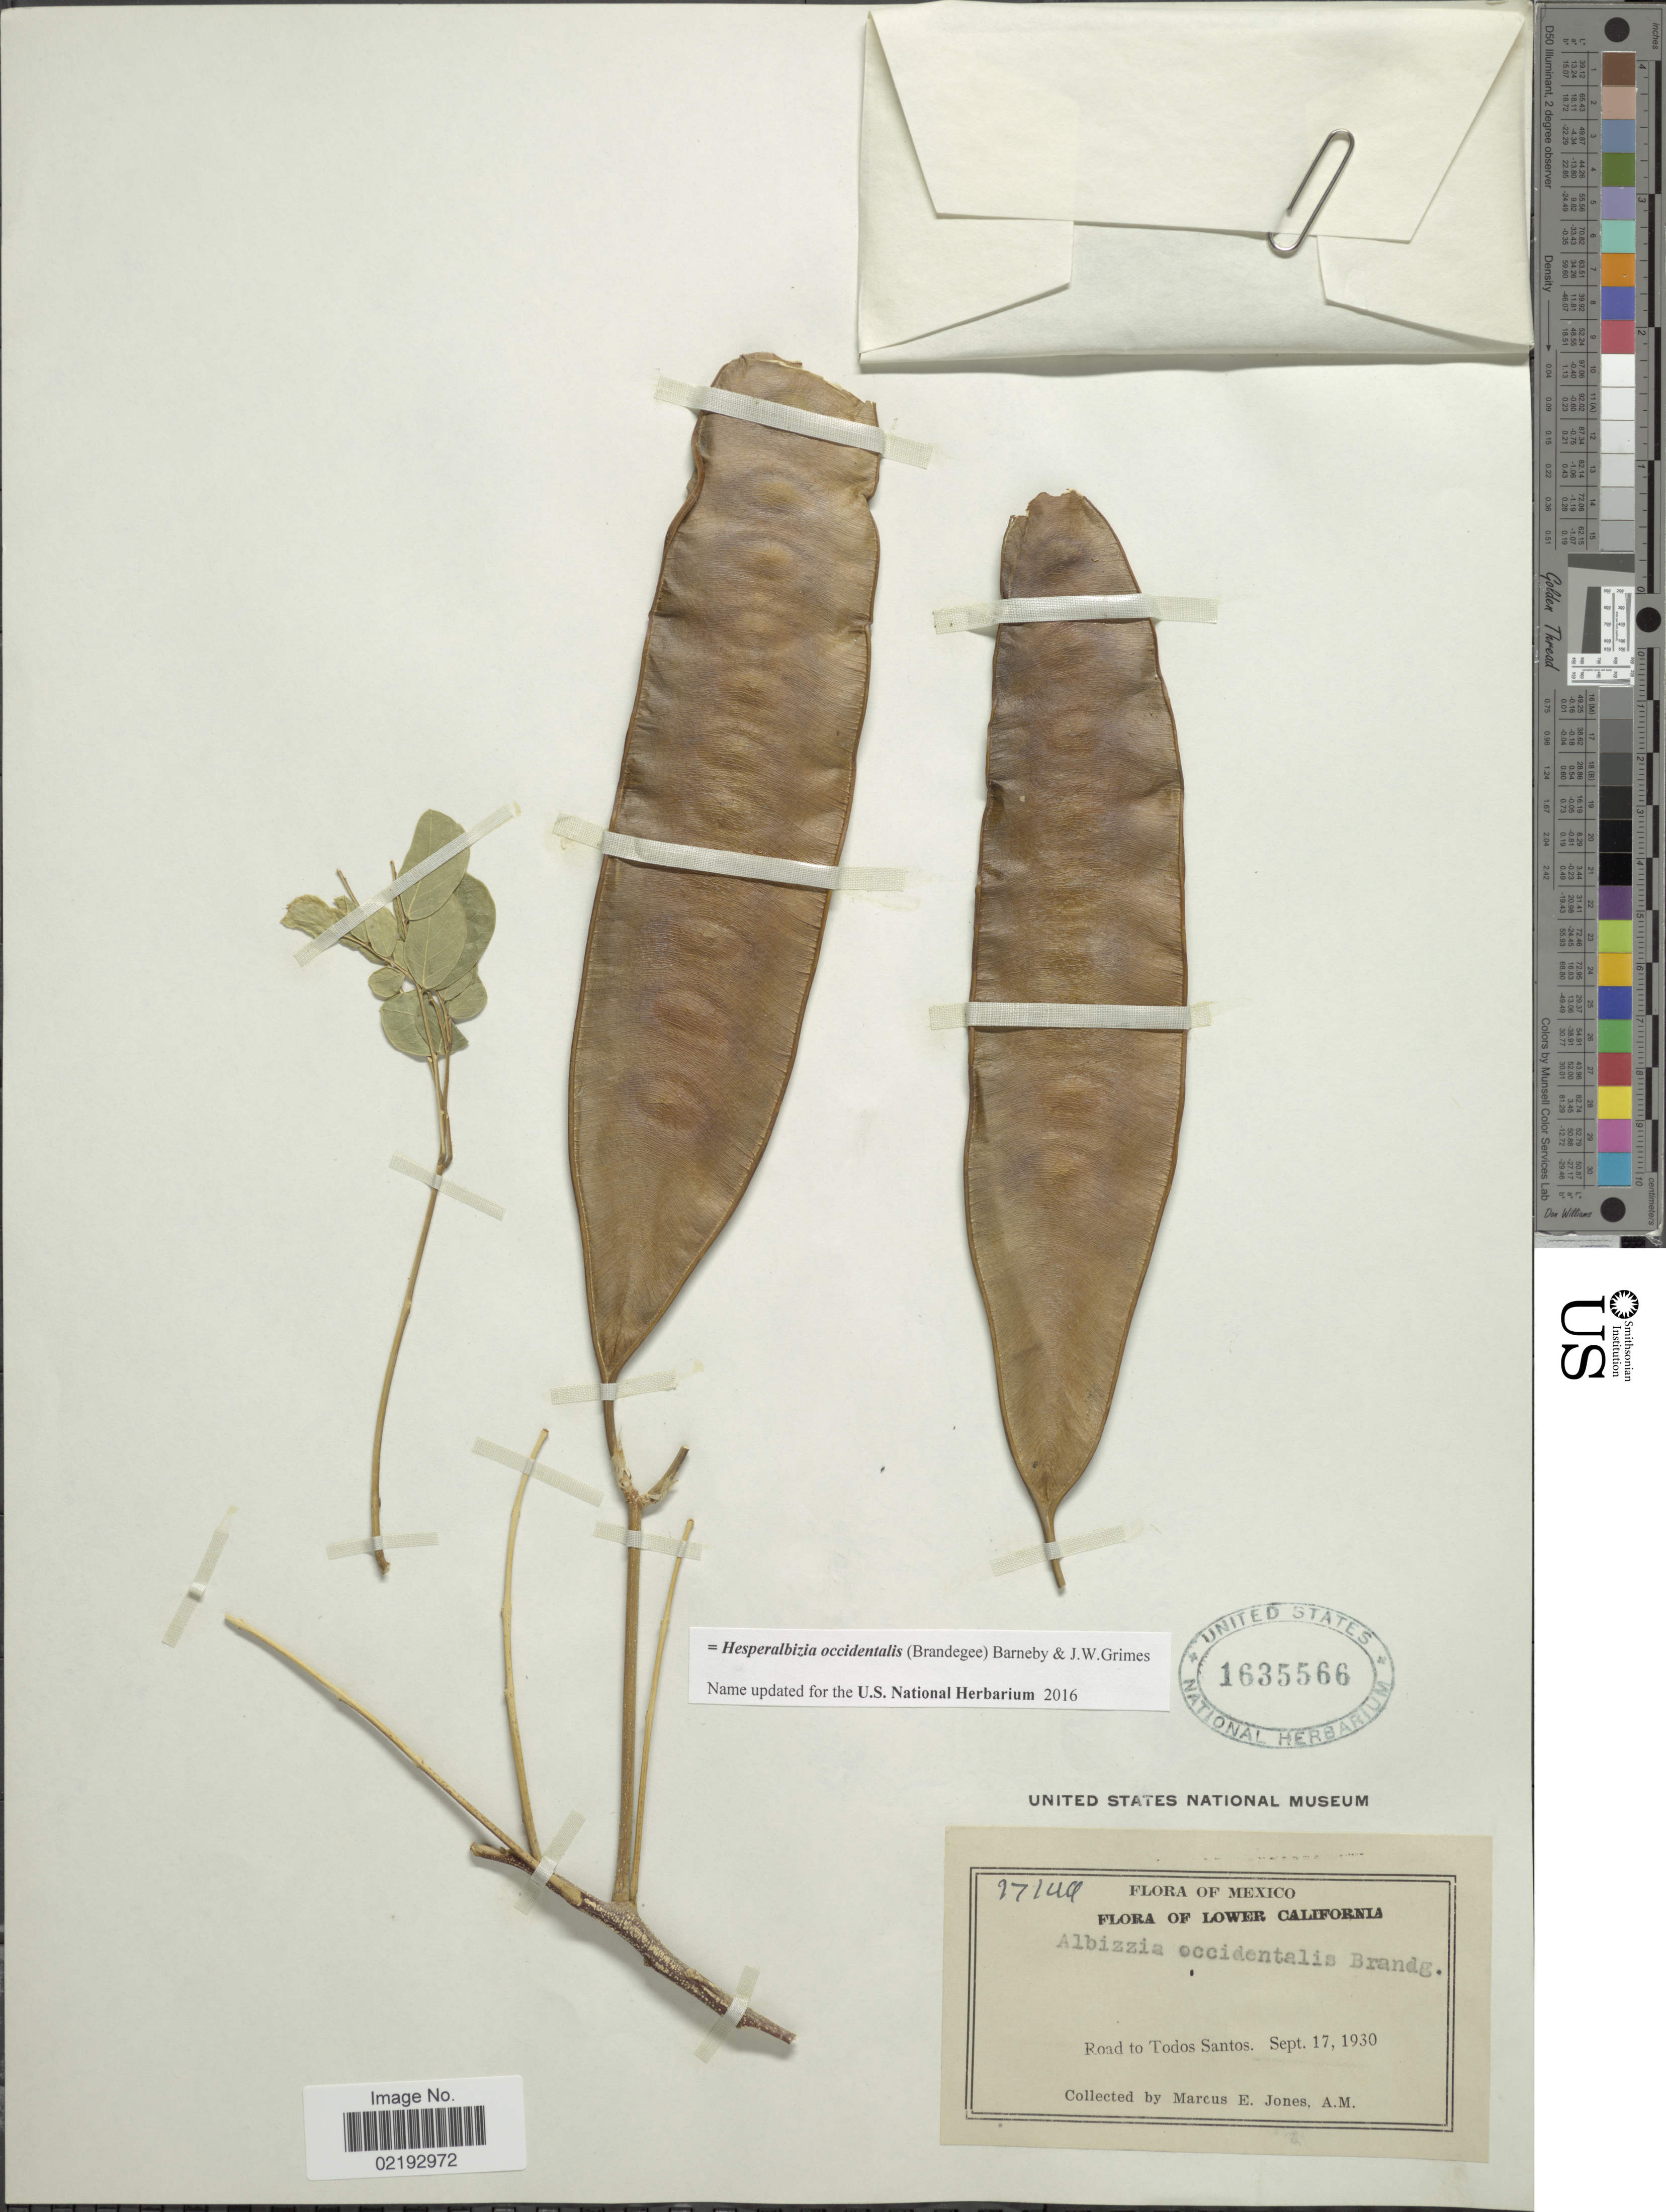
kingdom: Plantae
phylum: Tracheophyta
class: Magnoliopsida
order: Fabales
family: Fabaceae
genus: Hesperalbizia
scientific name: Hesperalbizia occidentalis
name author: (Brandegee) Barneby & J.W. Grimes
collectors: M. E. Jones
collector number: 27149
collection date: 1930-09-17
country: Mexico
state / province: Baja California Sur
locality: Lower California, Road to Todos Santos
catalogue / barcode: US 1635566